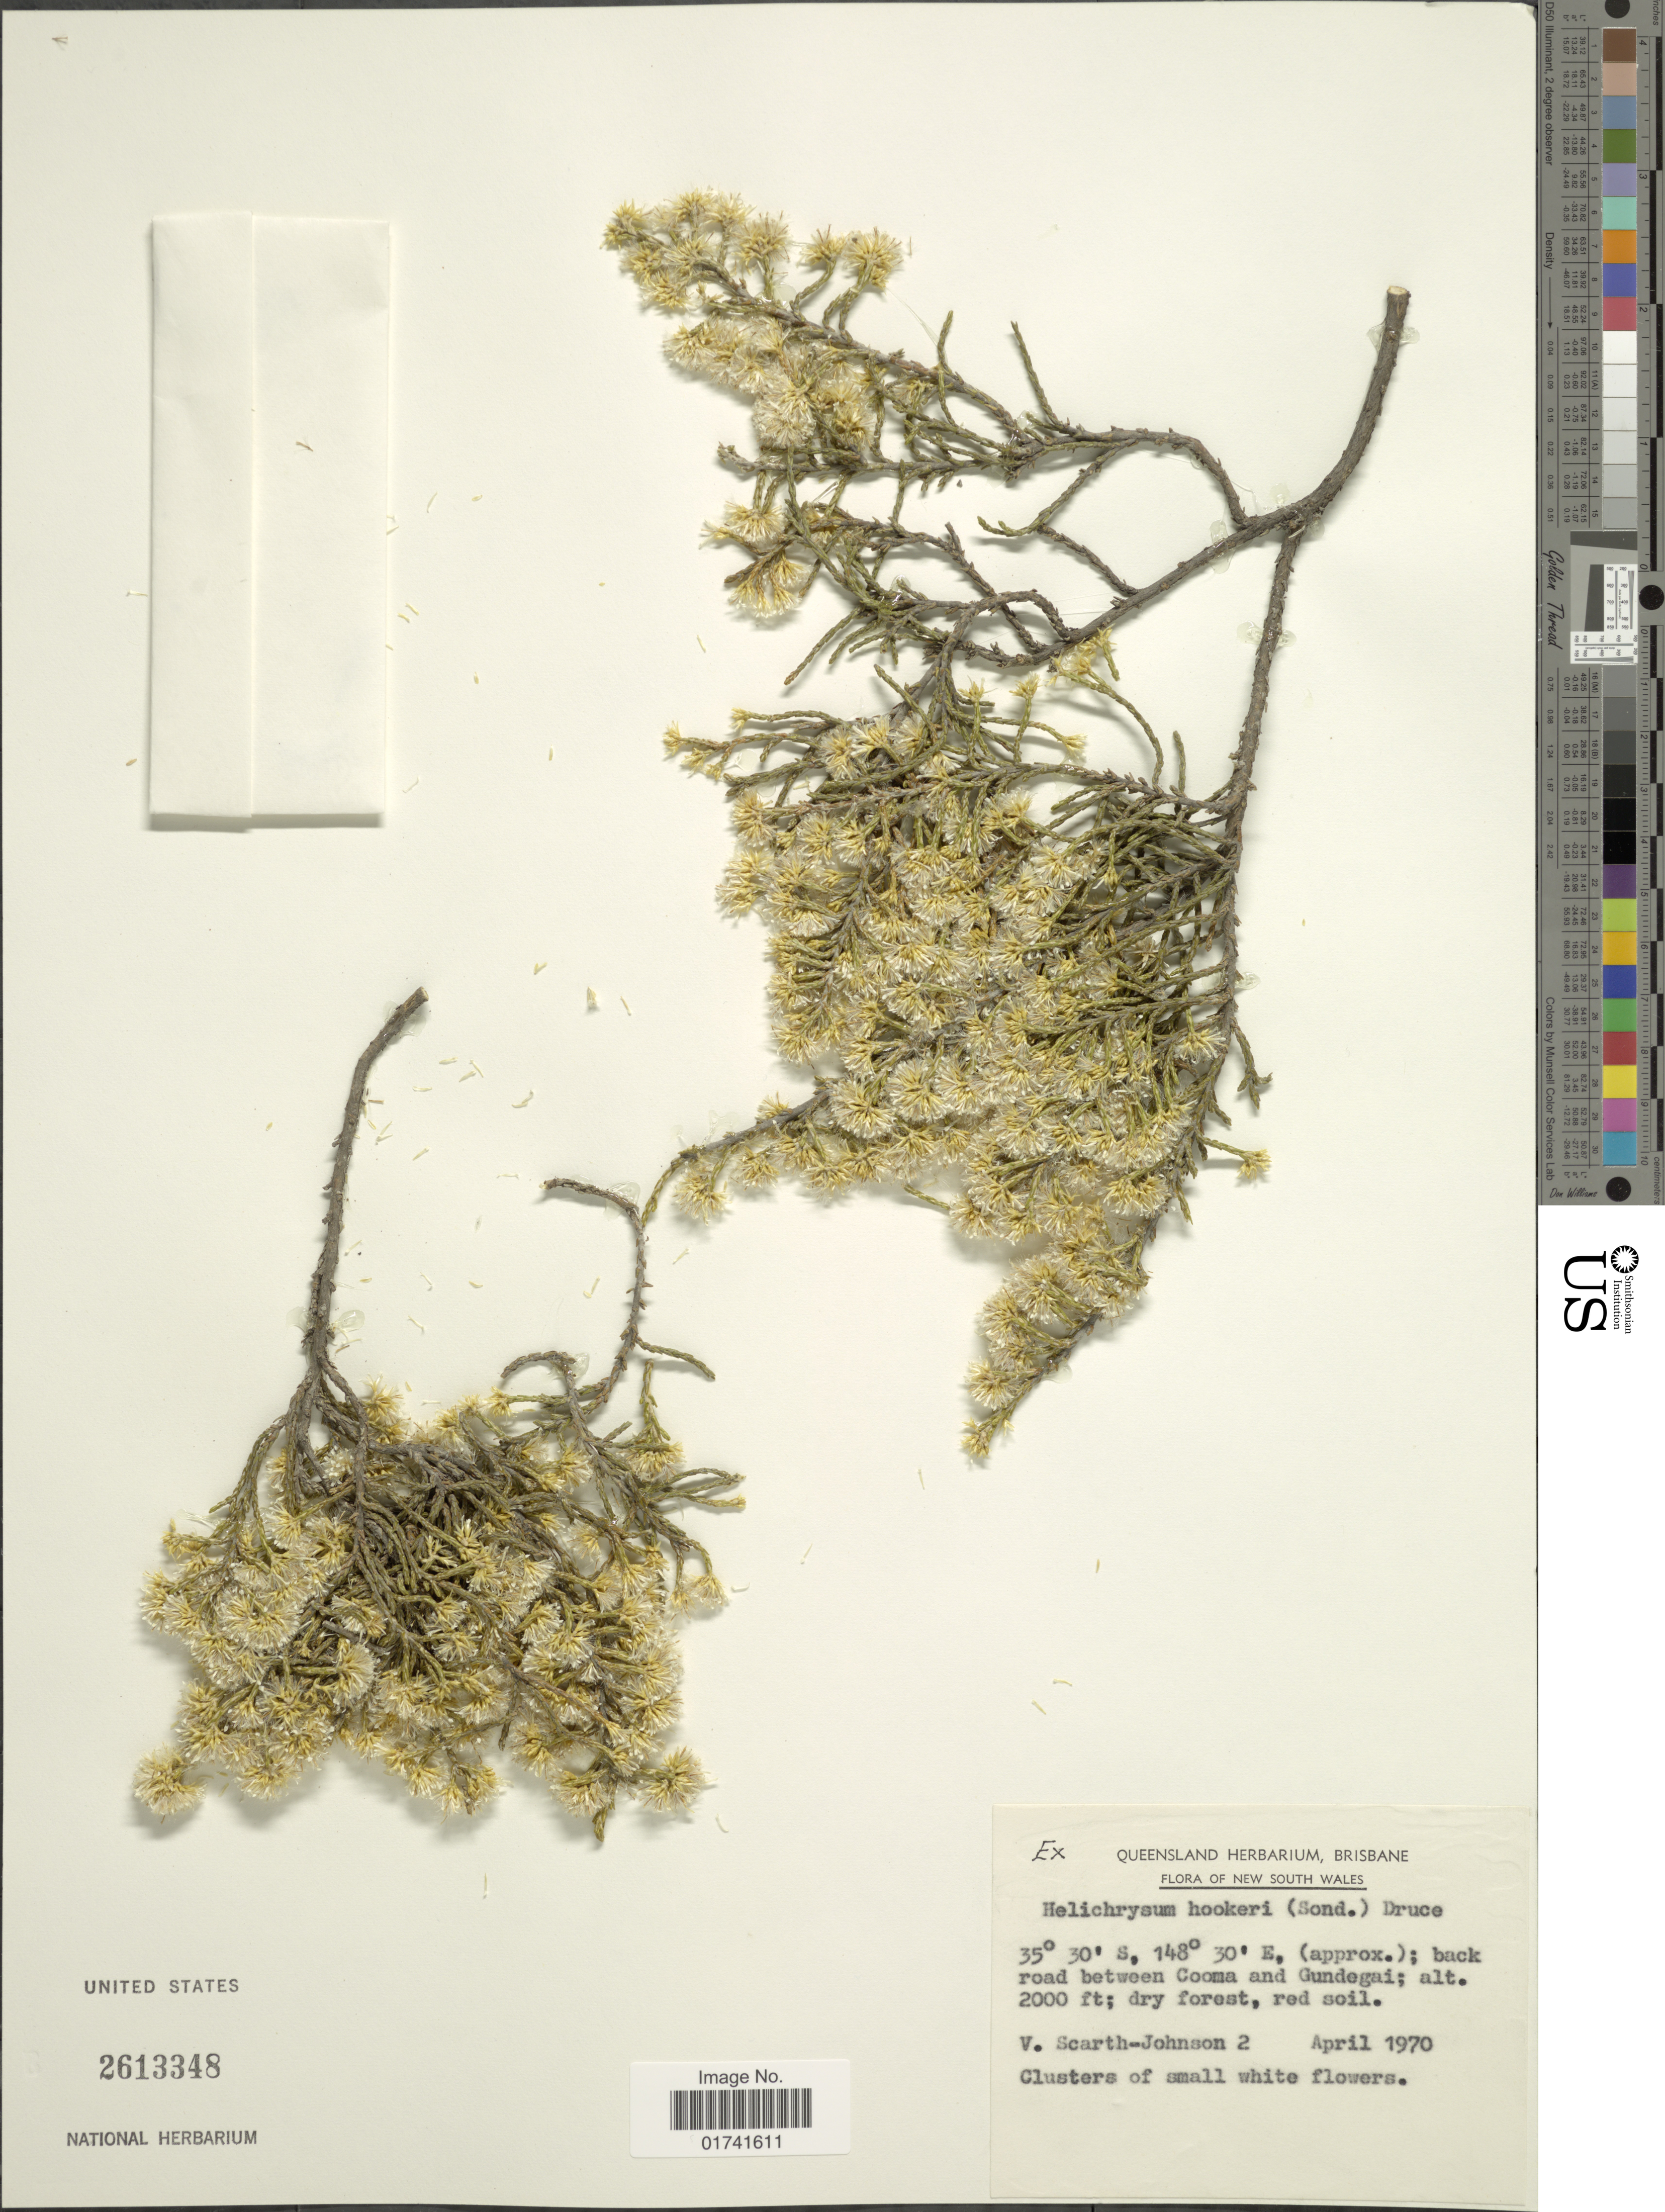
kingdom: Plantae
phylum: Tracheophyta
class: Magnoliopsida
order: Asterales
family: Asteraceae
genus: Ozothamnus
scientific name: Ozothamnus hookeri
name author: Sond.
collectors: V. Scarth-Johnson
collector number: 2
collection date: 1970-04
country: Australia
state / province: New South Wales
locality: Back road between Cooma and Gundegai.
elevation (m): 610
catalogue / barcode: US 2613348